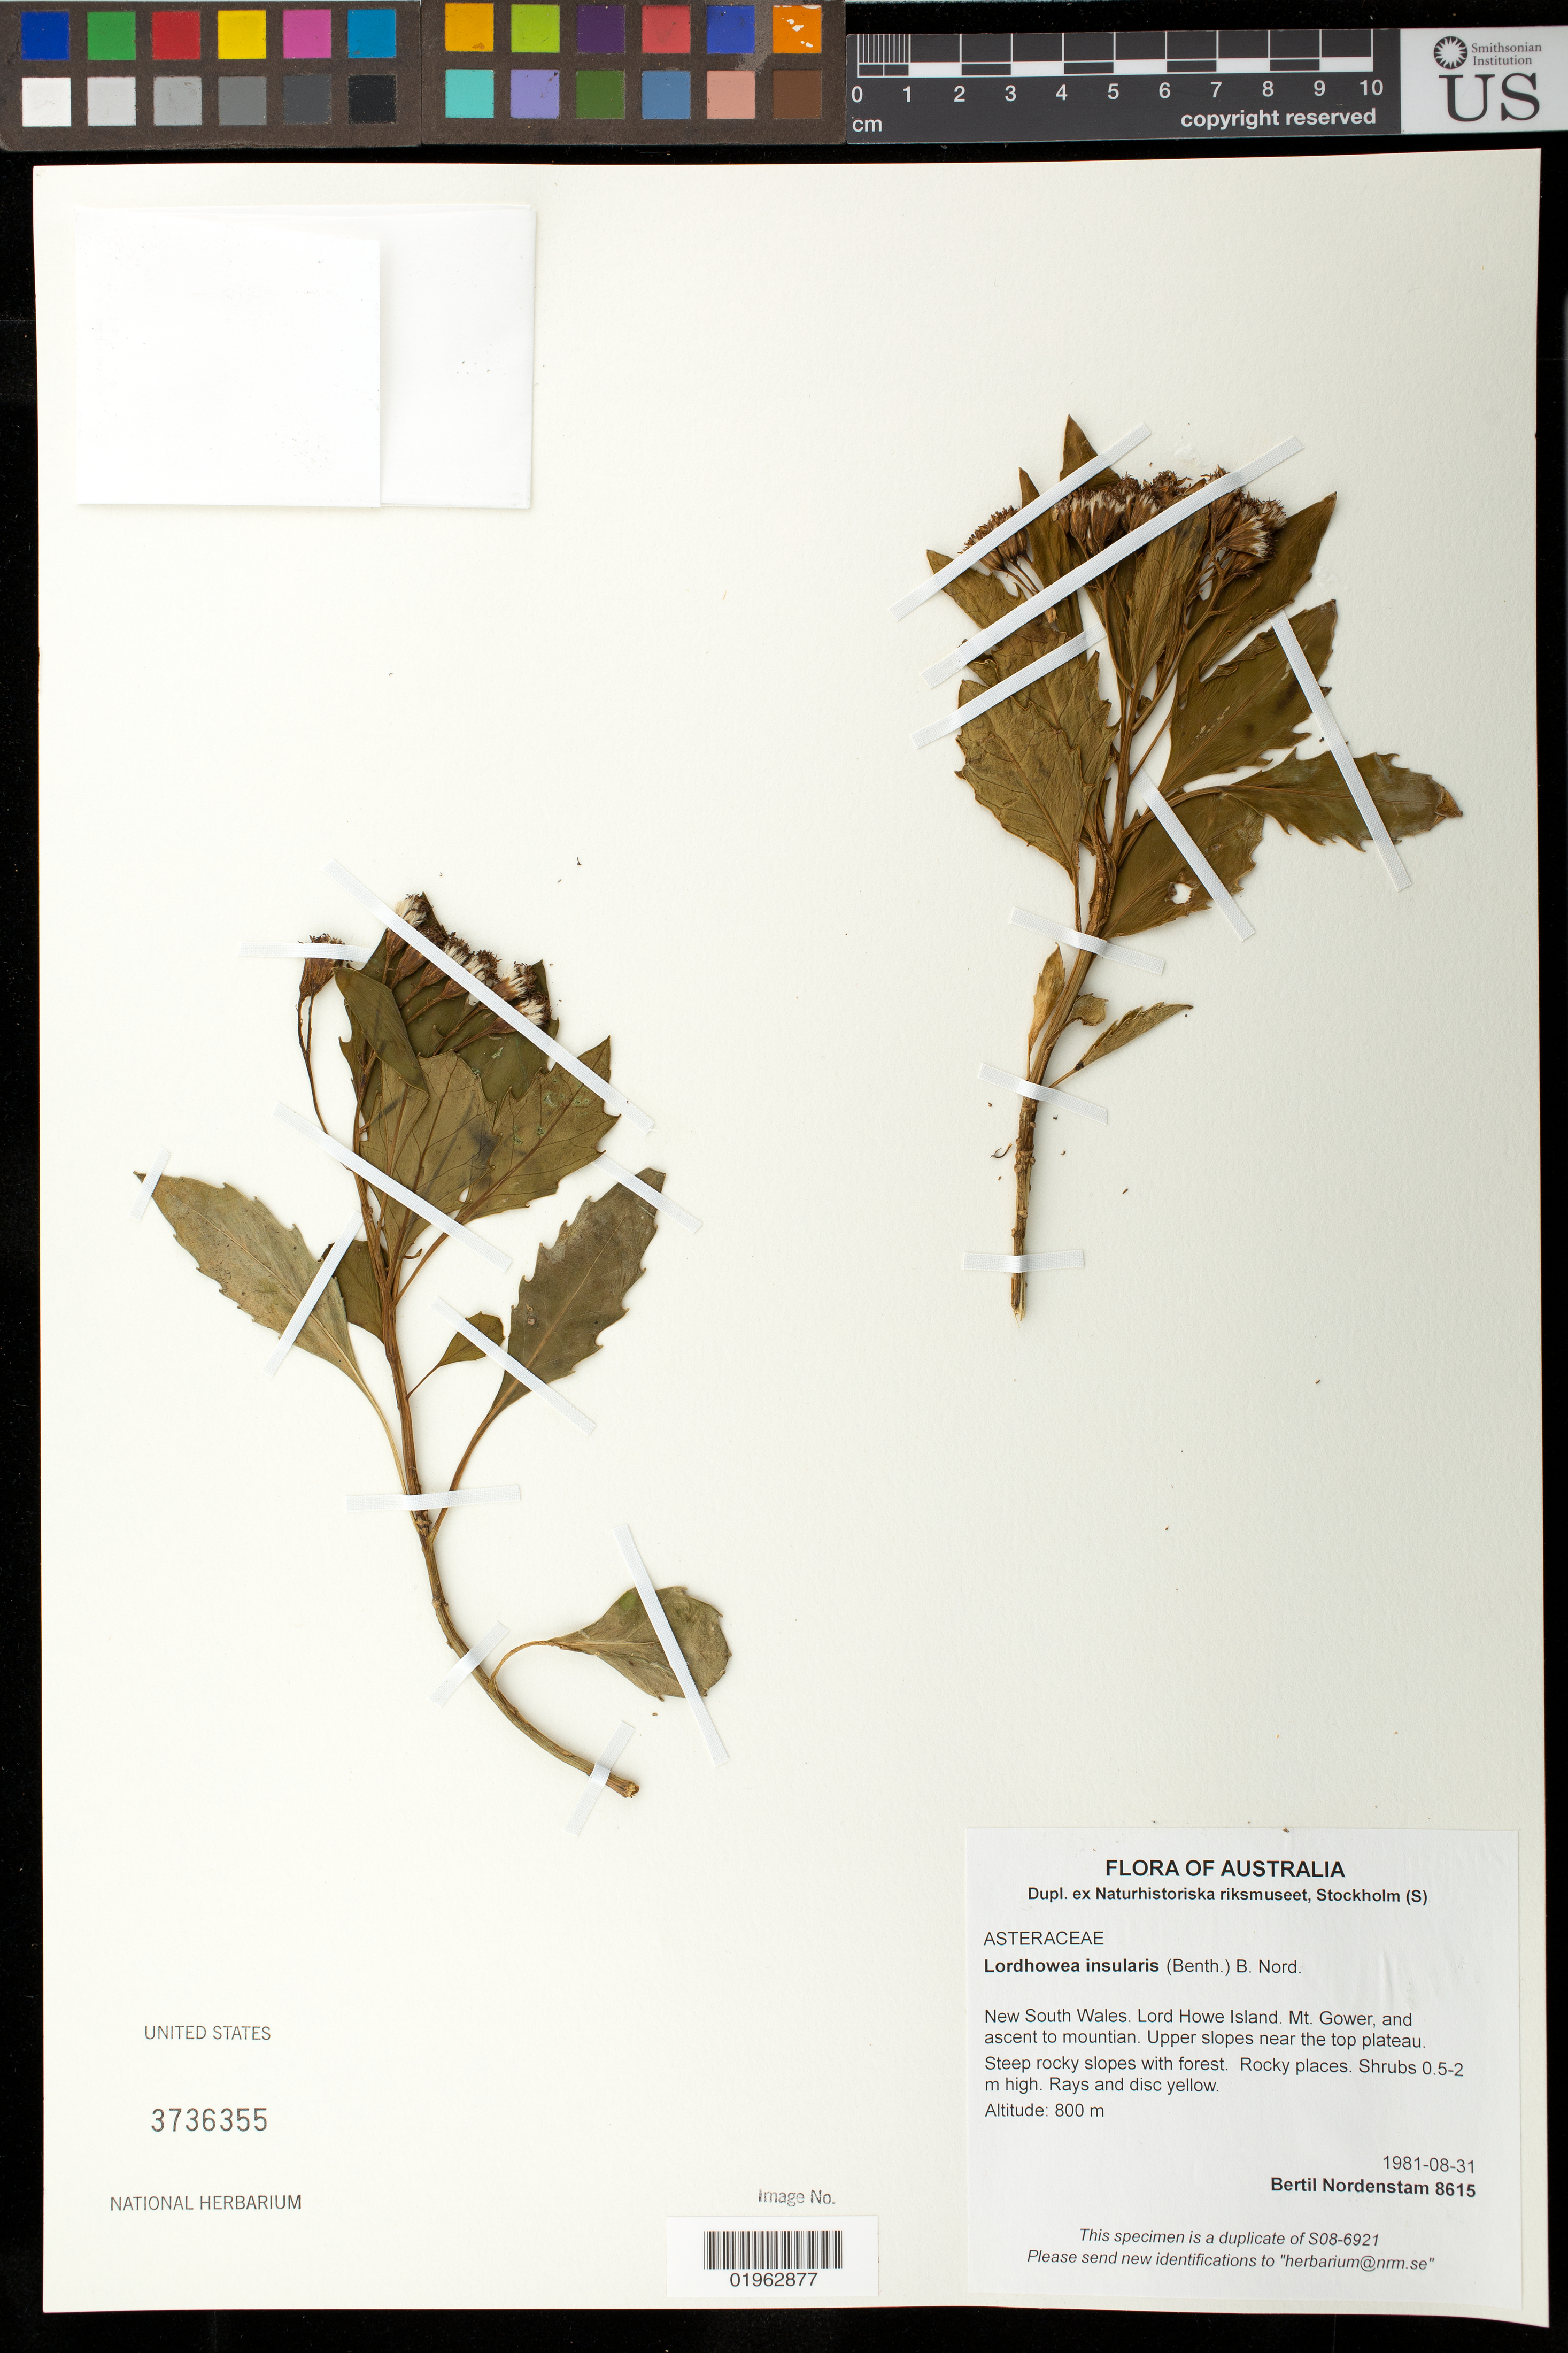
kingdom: Plantae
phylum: Tracheophyta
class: Magnoliopsida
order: Asterales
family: Asteraceae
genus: Lordhowea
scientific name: Lordhowea insularis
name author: (Benth.) B. Nord.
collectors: B. Nordenstam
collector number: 8615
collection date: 1981-08-31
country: Australia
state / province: New South Wales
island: Lord Howe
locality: Lord Howe Island. Mt. Gower, and ascent to mountain. Upper slopes near the top plateau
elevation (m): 800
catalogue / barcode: US 3736355